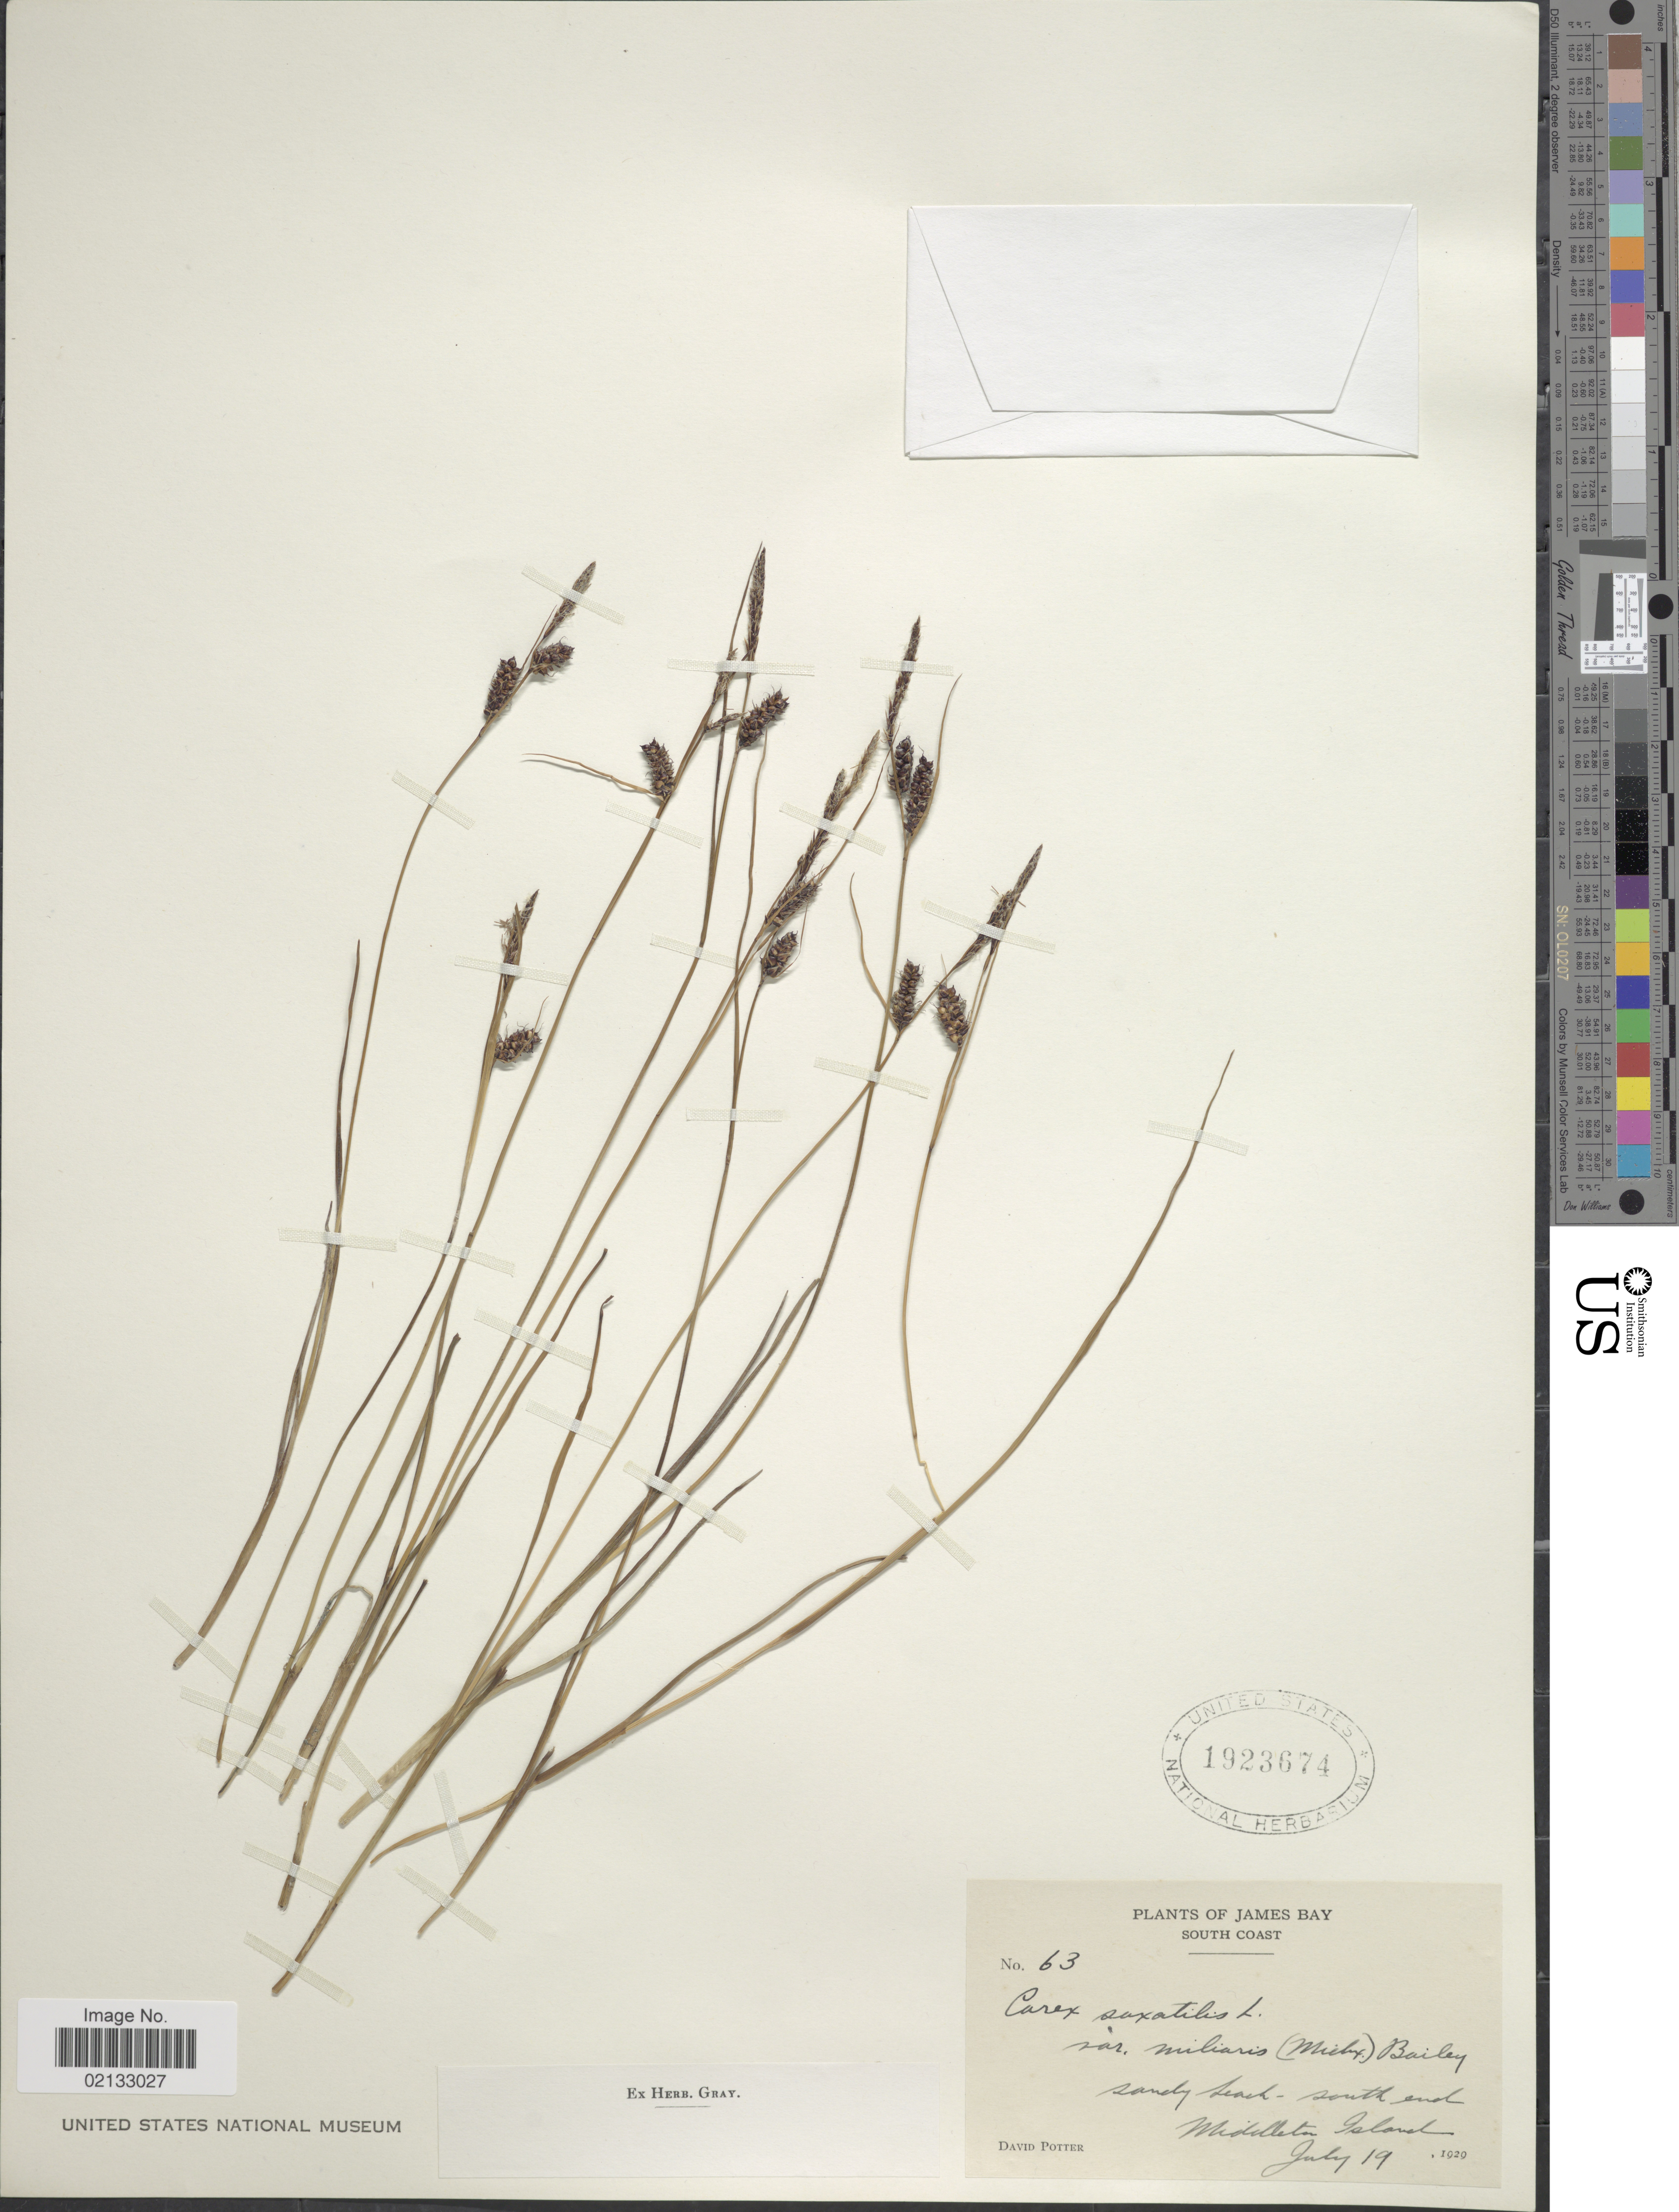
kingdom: Plantae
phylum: Tracheophyta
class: Liliopsida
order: Poales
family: Cyperaceae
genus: Carex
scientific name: Carex saxatilis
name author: L.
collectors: D. Potter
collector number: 63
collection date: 1929-07-19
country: Canada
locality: James Bay. South Coast. Sandy beach-south end Middleton Island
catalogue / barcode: US 1923674